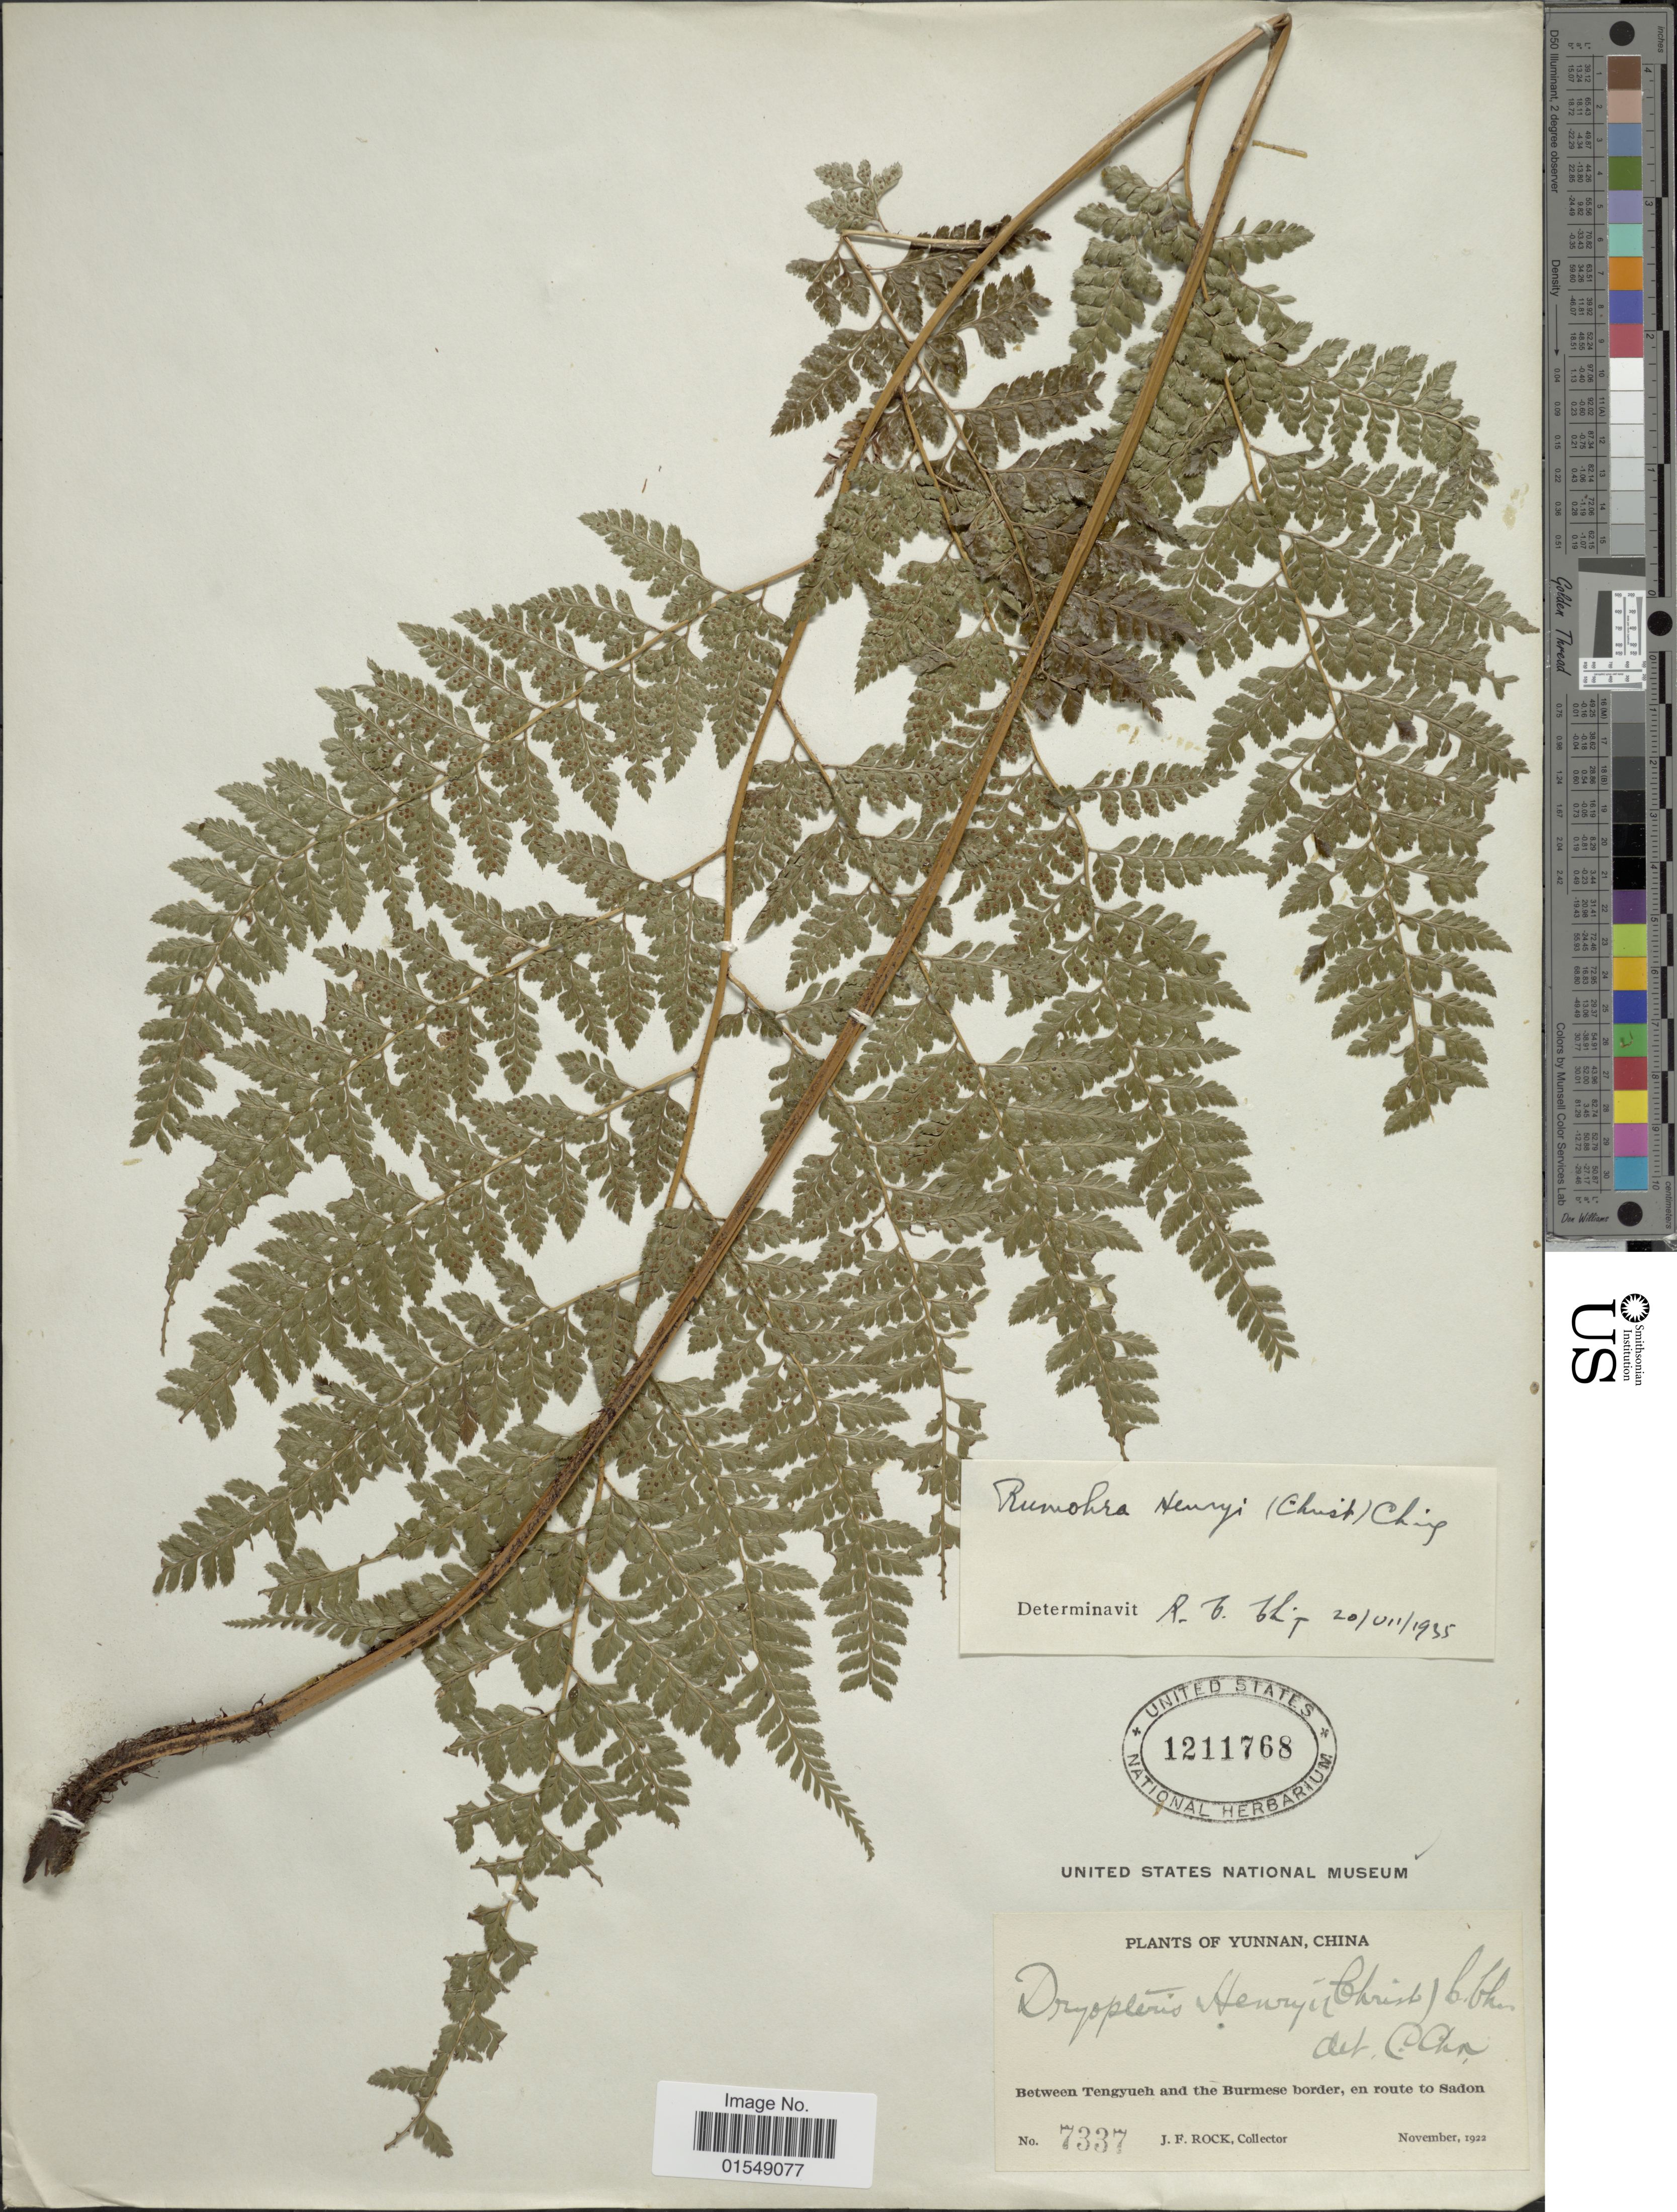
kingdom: Plantae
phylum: Tracheophyta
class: Polypodiopsida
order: Polypodiales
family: Dryopteridaceae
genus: Arachniodes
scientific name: Arachniodes henryi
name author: (Christ) Ching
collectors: J. Rock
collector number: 7337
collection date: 1922-11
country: China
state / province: Yunnan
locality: Between Tengyueh and the Burmese border, en route to Sadon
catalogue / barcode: US 1211768